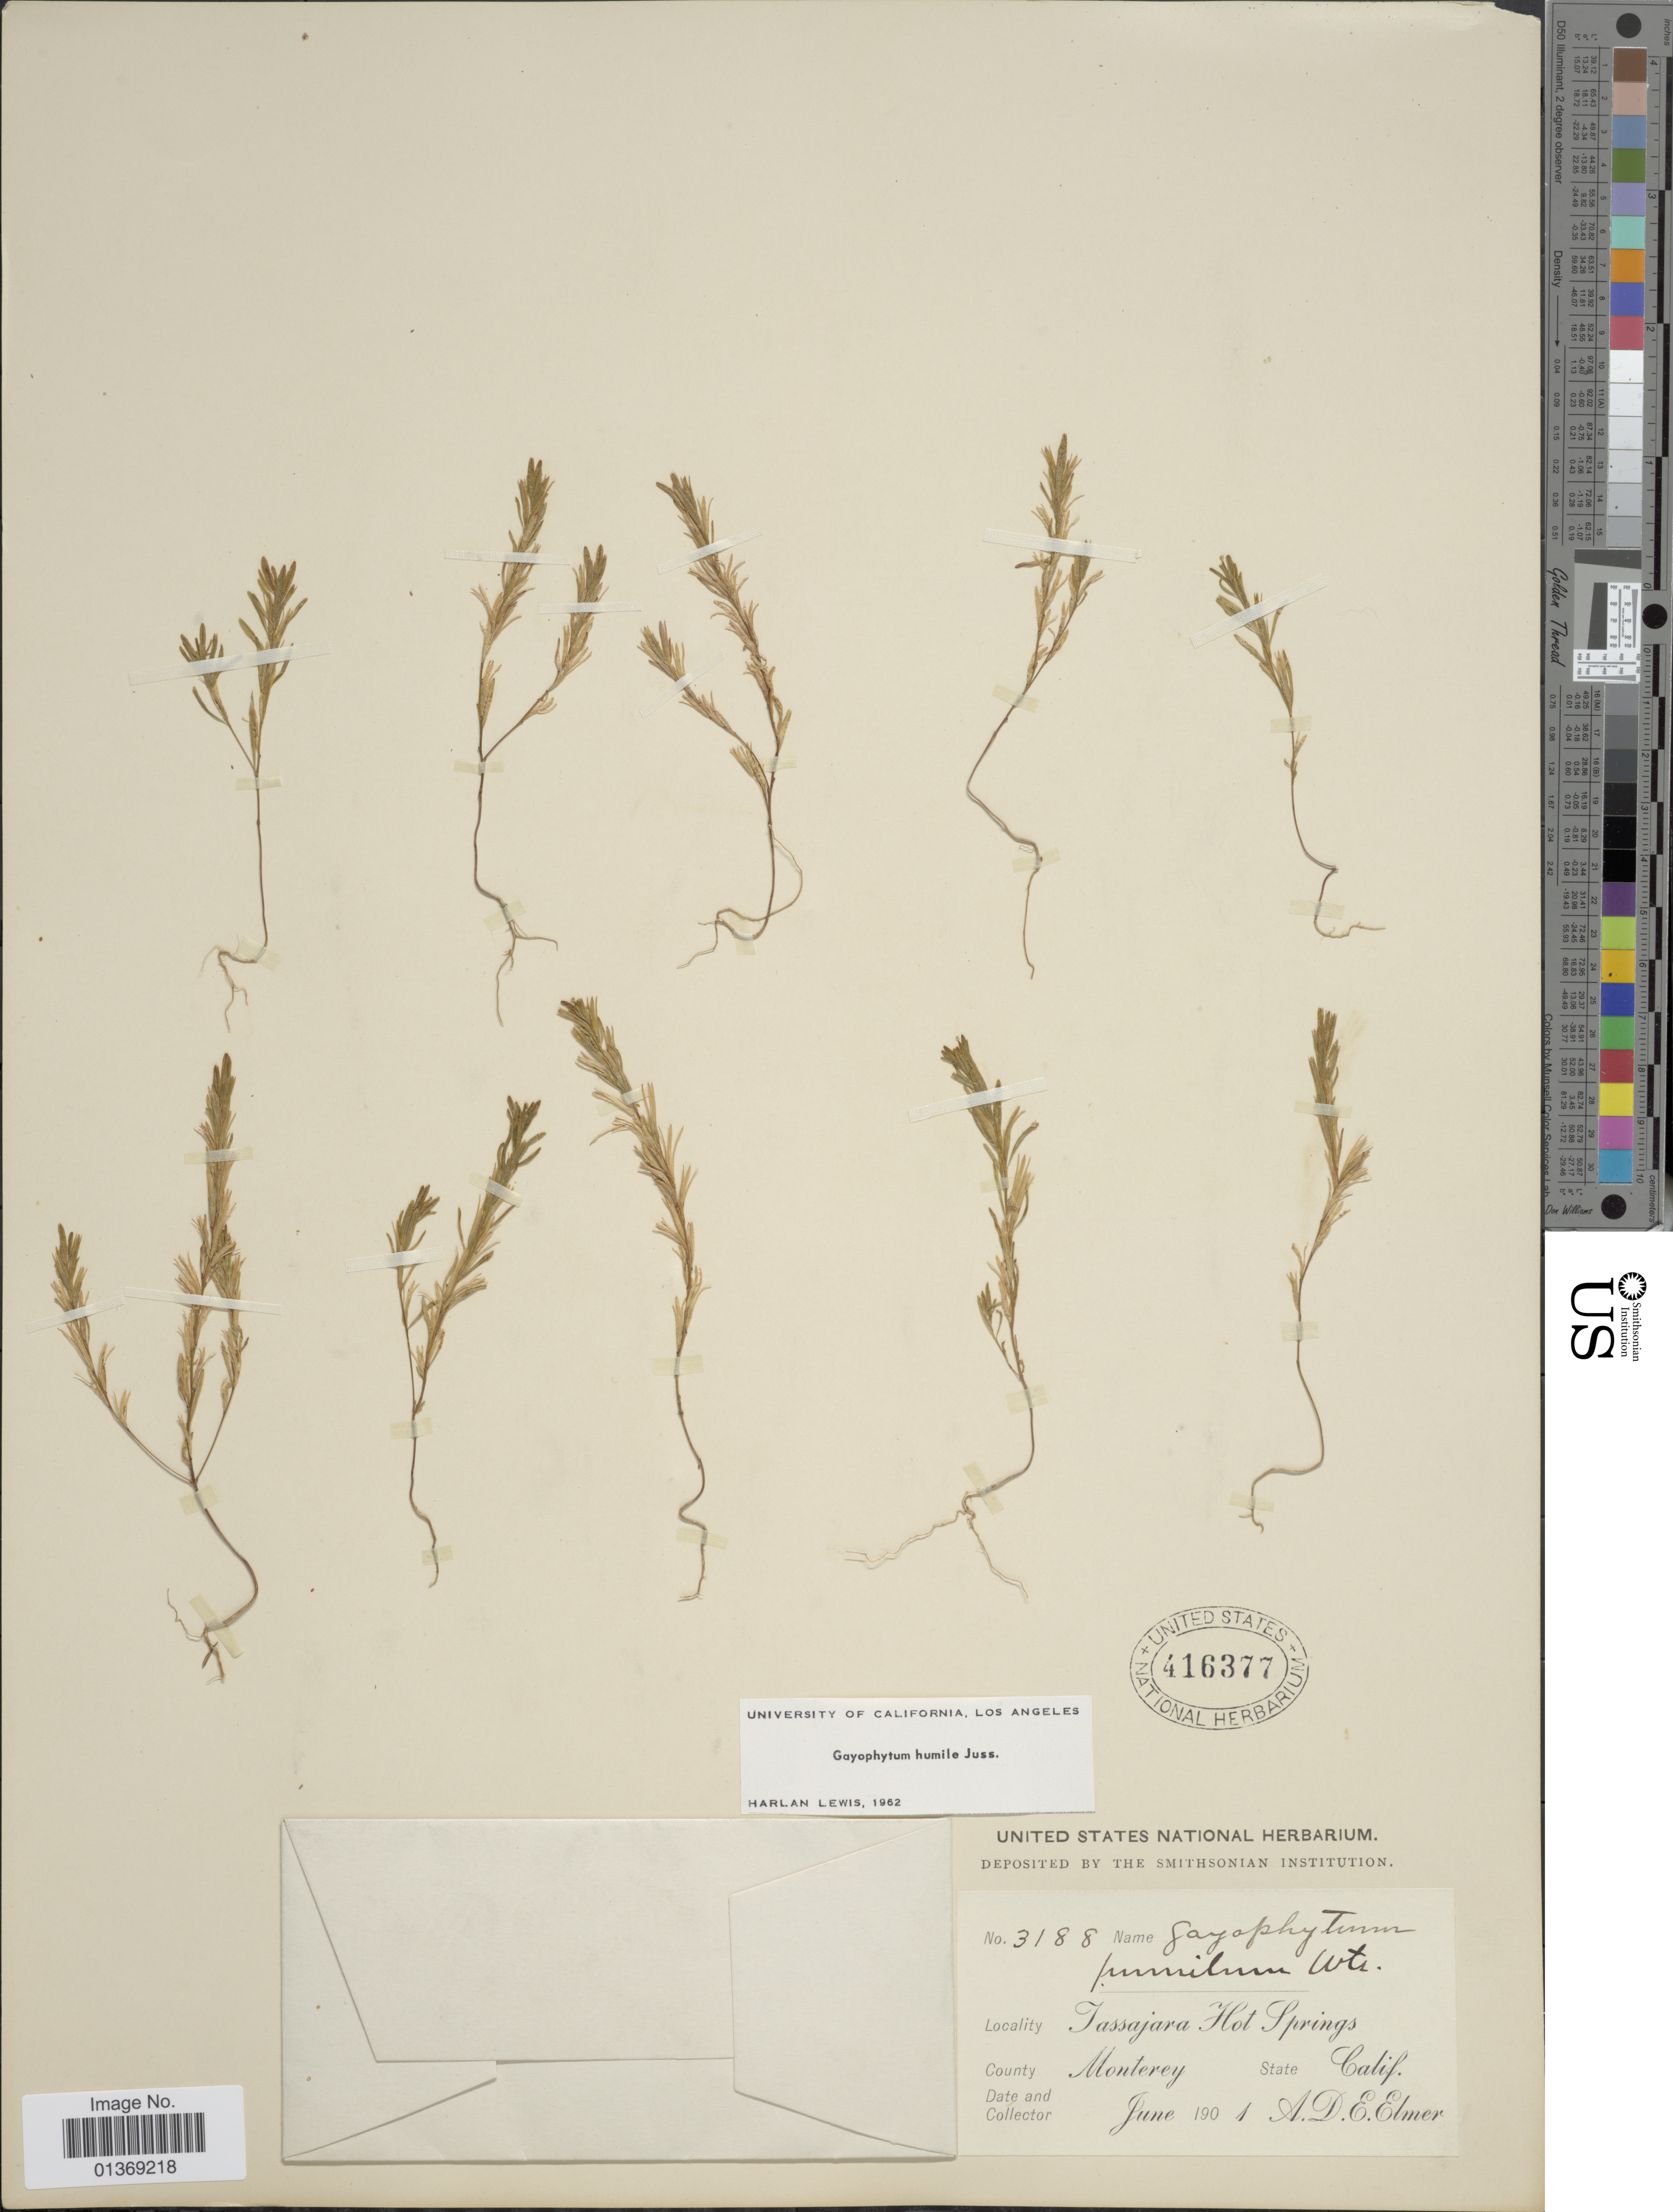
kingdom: Plantae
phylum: Tracheophyta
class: Magnoliopsida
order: Myrtales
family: Onagraceae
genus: Gayophytum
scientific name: Gayophytum humile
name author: A. Juss.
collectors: A. D. E. Elmer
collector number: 3188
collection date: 1901-06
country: United States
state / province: California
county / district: Monterey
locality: Tassajara Hot Springs, County Monterey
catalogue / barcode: US 416377